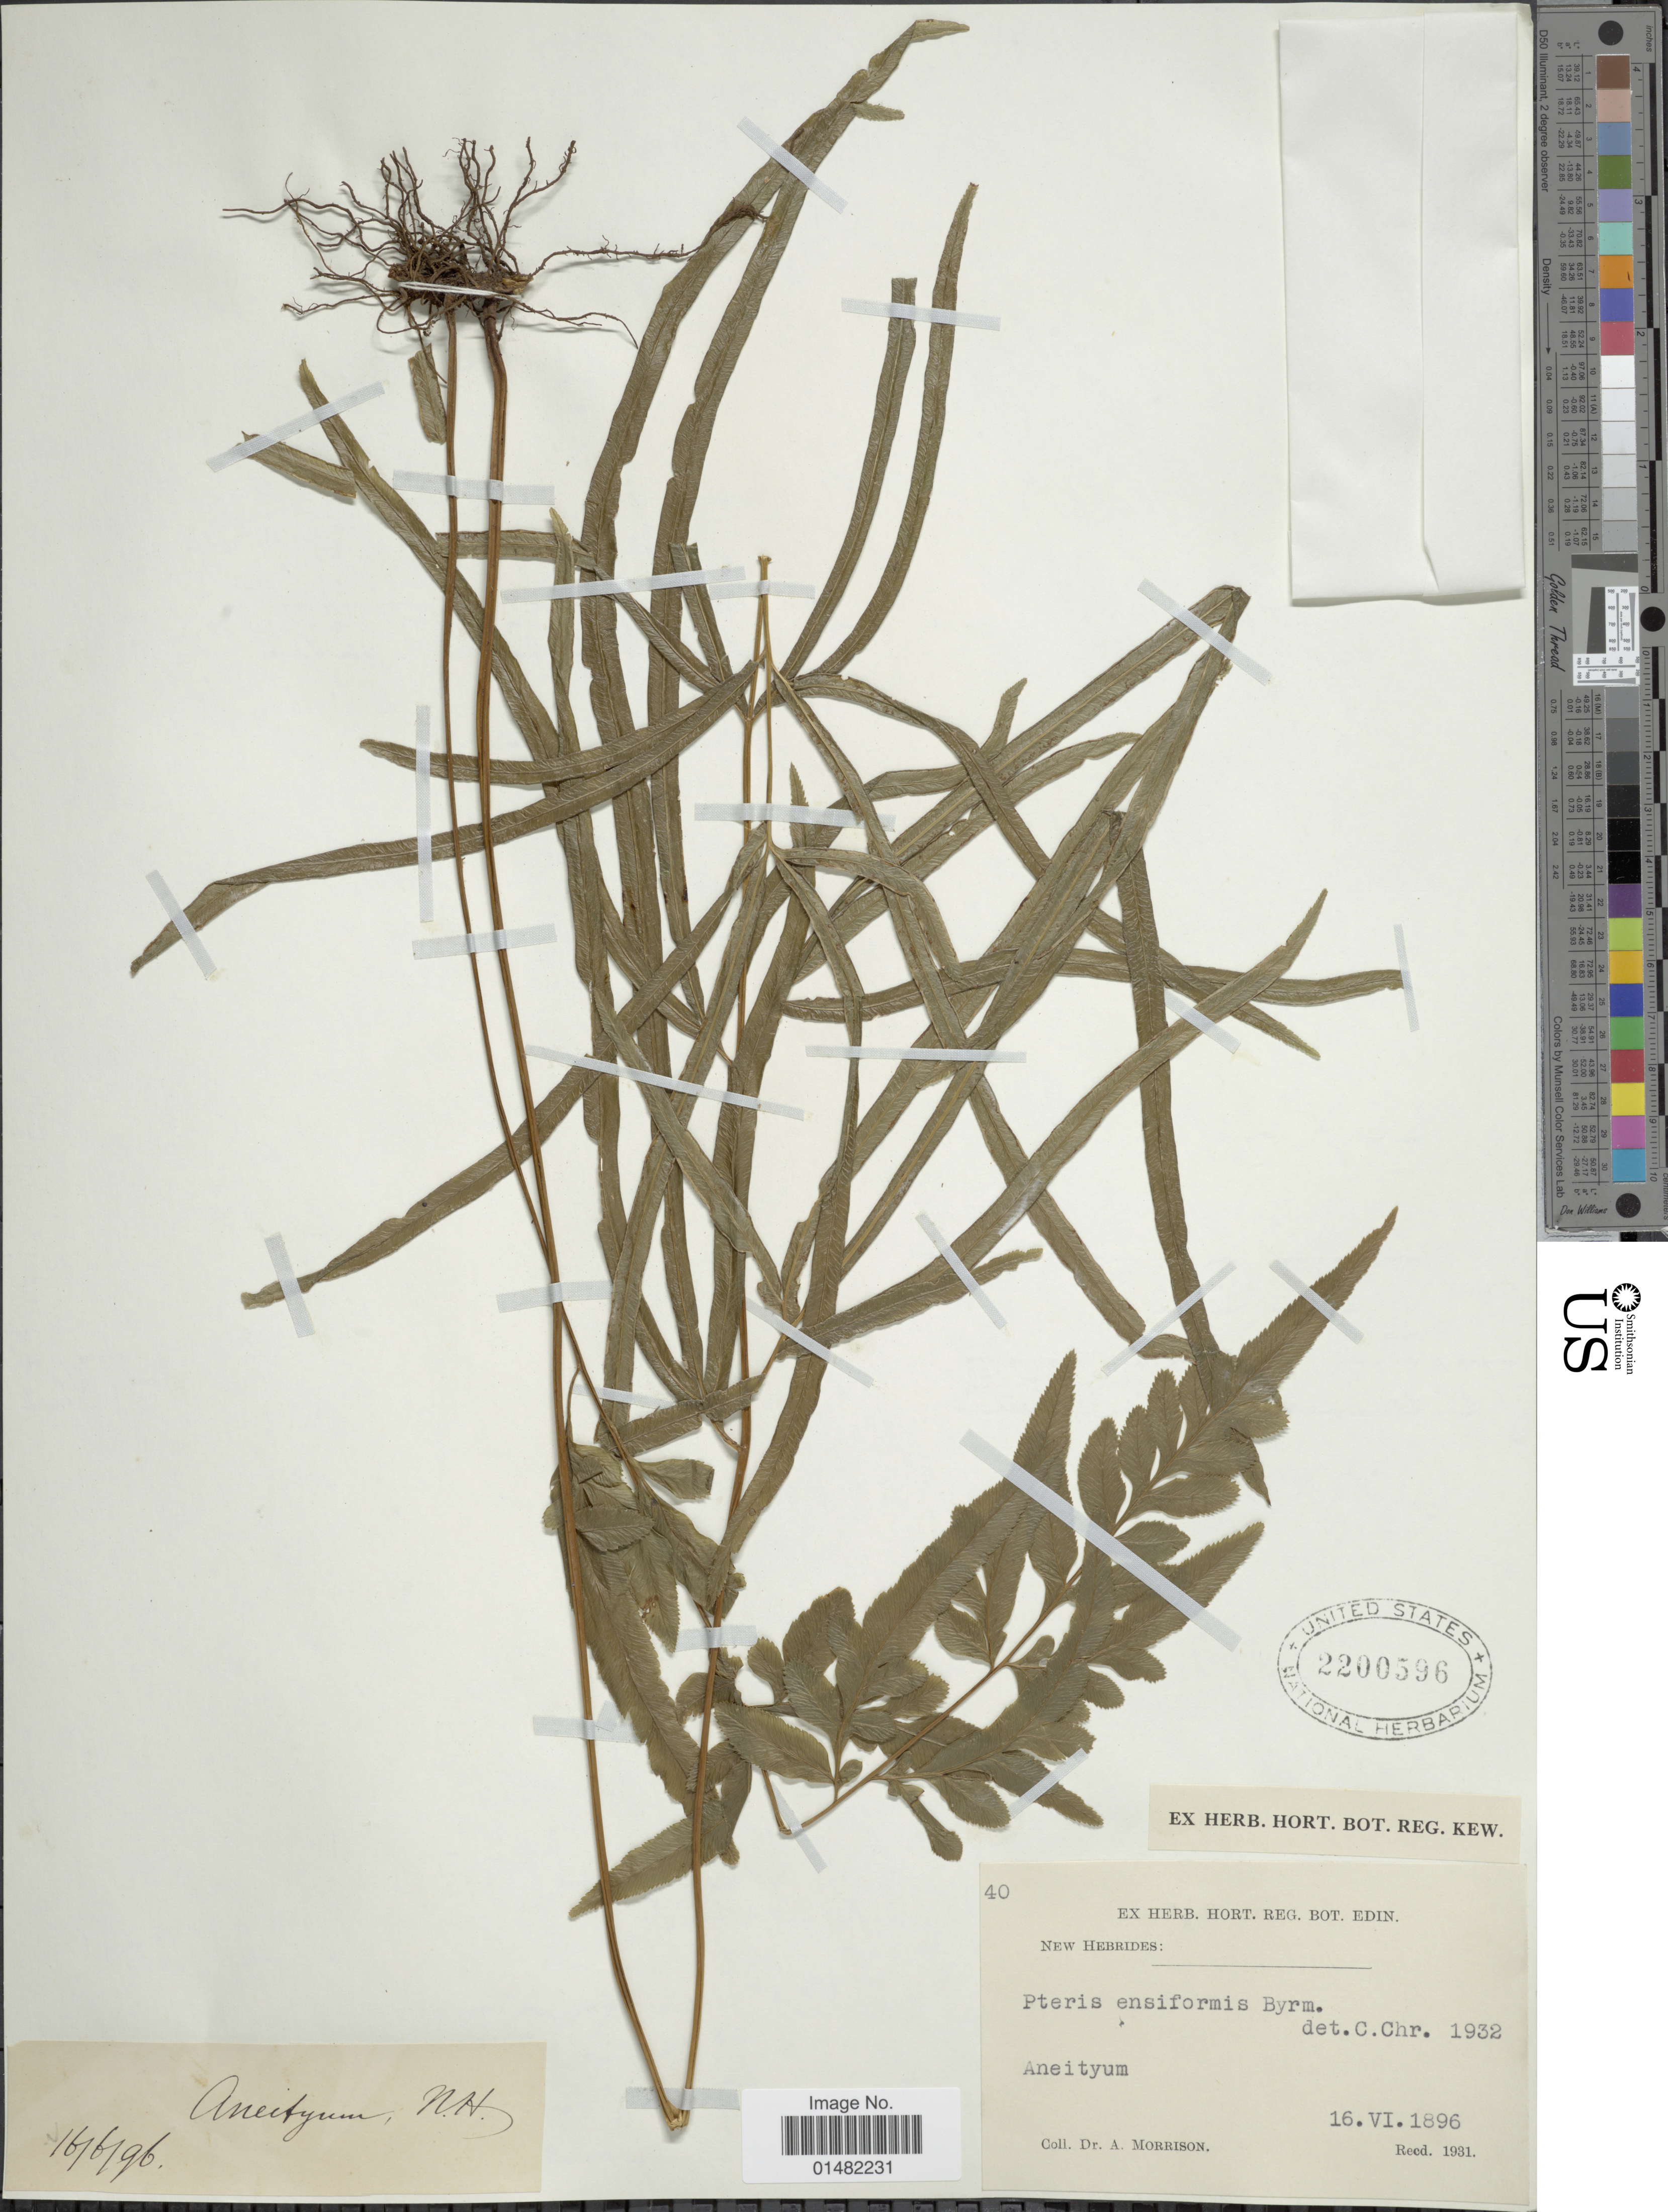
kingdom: Plantae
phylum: Tracheophyta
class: Polypodiopsida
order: Polypodiales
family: Pteridaceae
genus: Pteris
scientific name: Pteris ensiformis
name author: Burm. f.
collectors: A. Morrison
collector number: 40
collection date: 1896-06-16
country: Vanuatu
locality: New Hebrides, Aneityum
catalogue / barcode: US 2200596